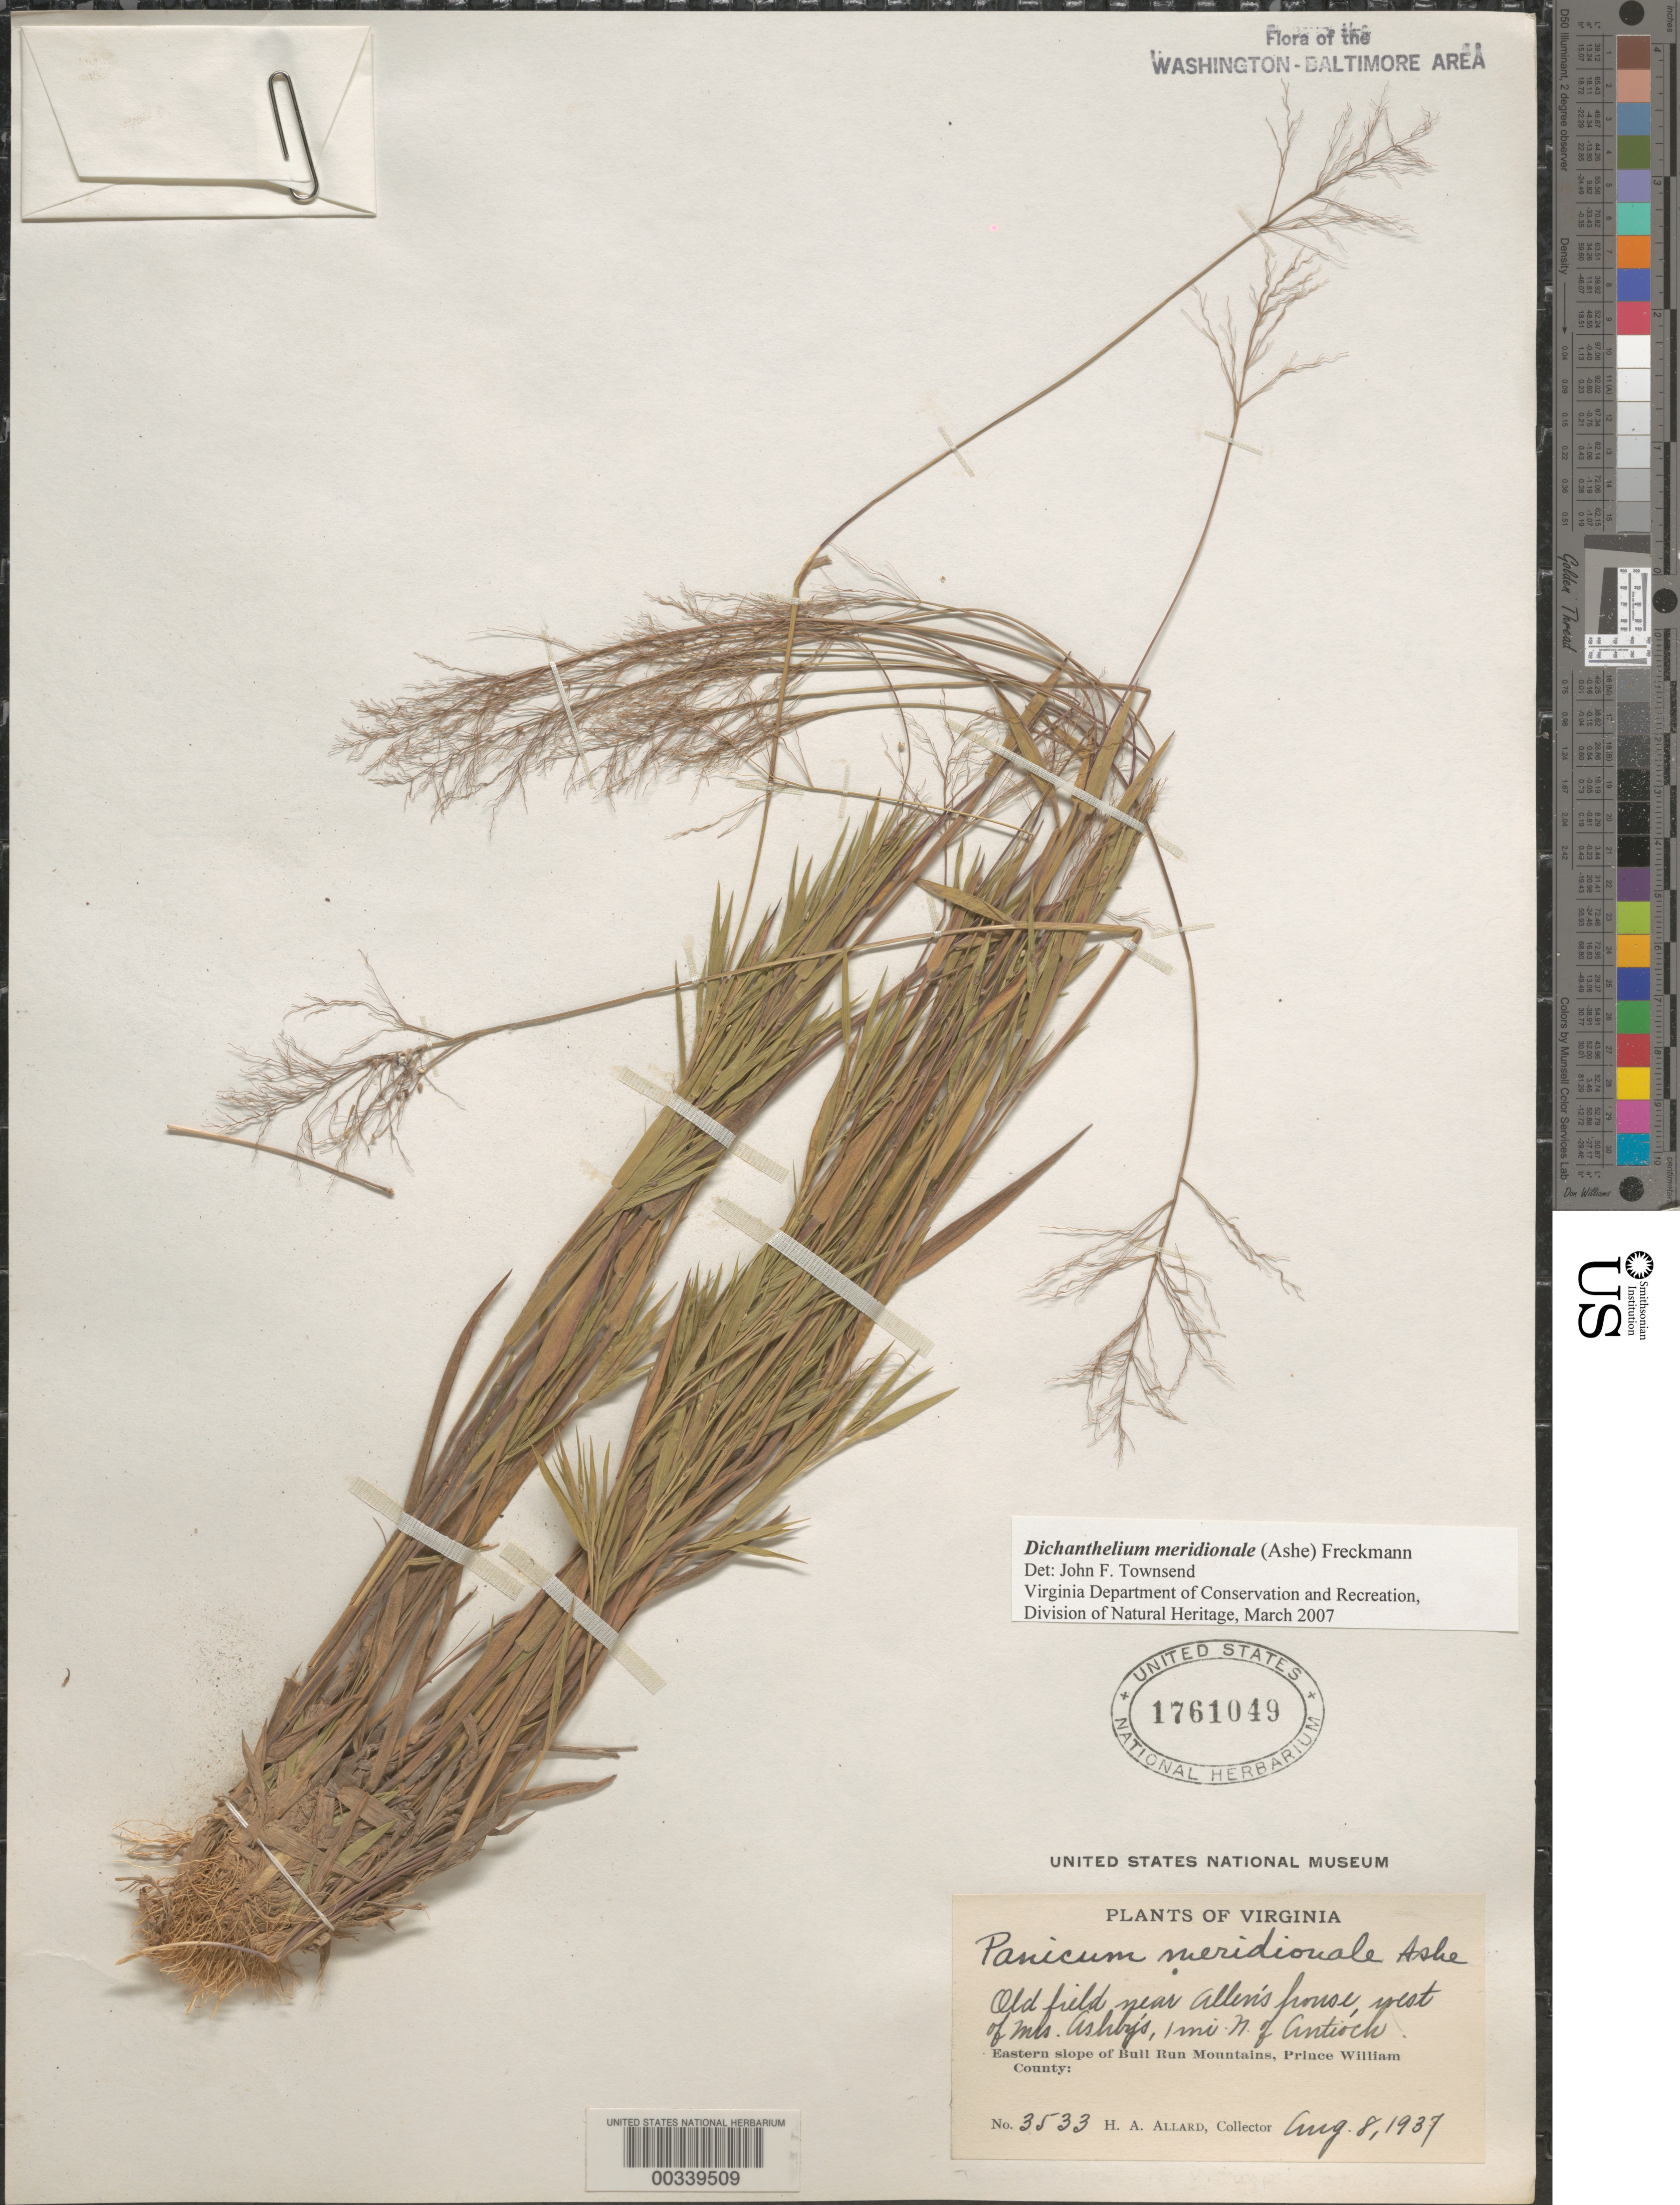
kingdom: Plantae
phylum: Tracheophyta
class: Liliopsida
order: Poales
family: Poaceae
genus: Dichanthelium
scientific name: Dichanthelium meridionale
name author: (Ashe) Freckmann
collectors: H. A. Allard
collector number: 3533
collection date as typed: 08 Aug 1937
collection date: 1937-08-08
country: United States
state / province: Virginia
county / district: Prince William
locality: E Bull Run Mts. Bull Run Mts.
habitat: Old field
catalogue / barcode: US 1761049